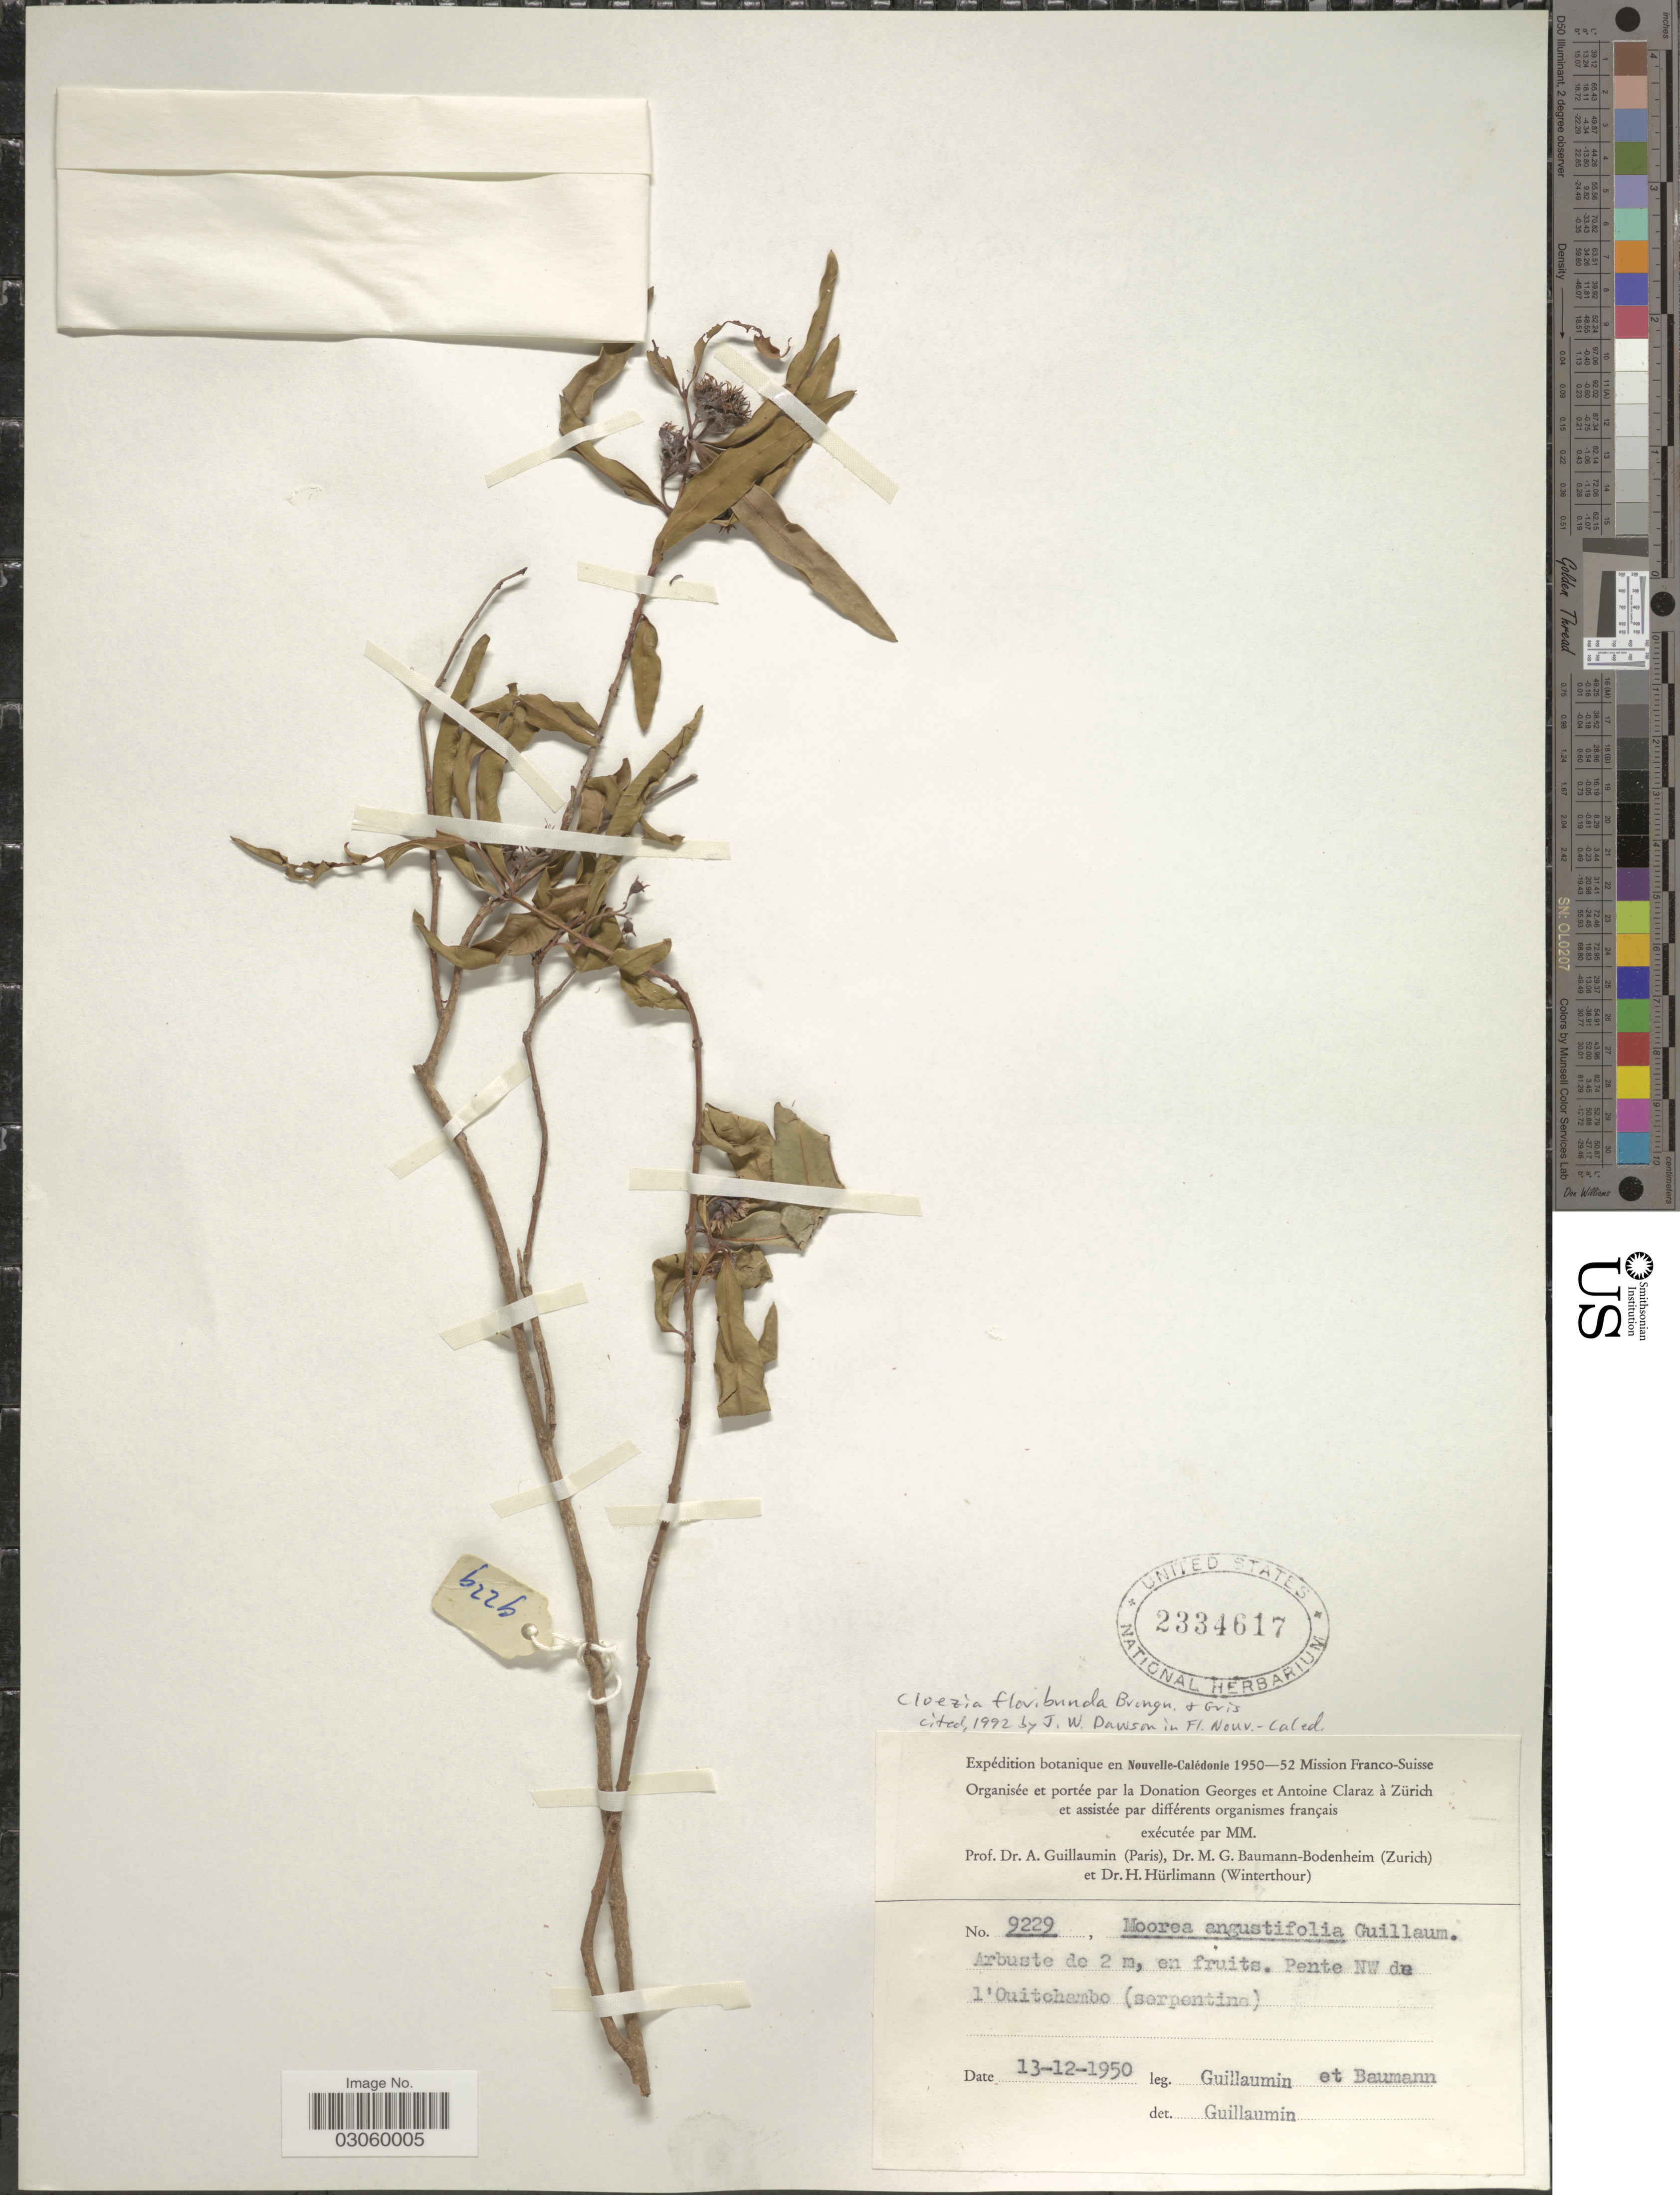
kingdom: Plantae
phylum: Tracheophyta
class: Magnoliopsida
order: Myrtales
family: Myrtaceae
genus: Cloezia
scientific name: Cloezia floribunda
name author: Brongn. & Gris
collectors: A. Guillaumin & M. G. Baumann-Bodenheim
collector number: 9229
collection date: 1950-12-13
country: New Caledonia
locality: Nouvelle-Calédonie, Pente NW de l'Ouitchambo (serpentine).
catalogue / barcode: US 2334617